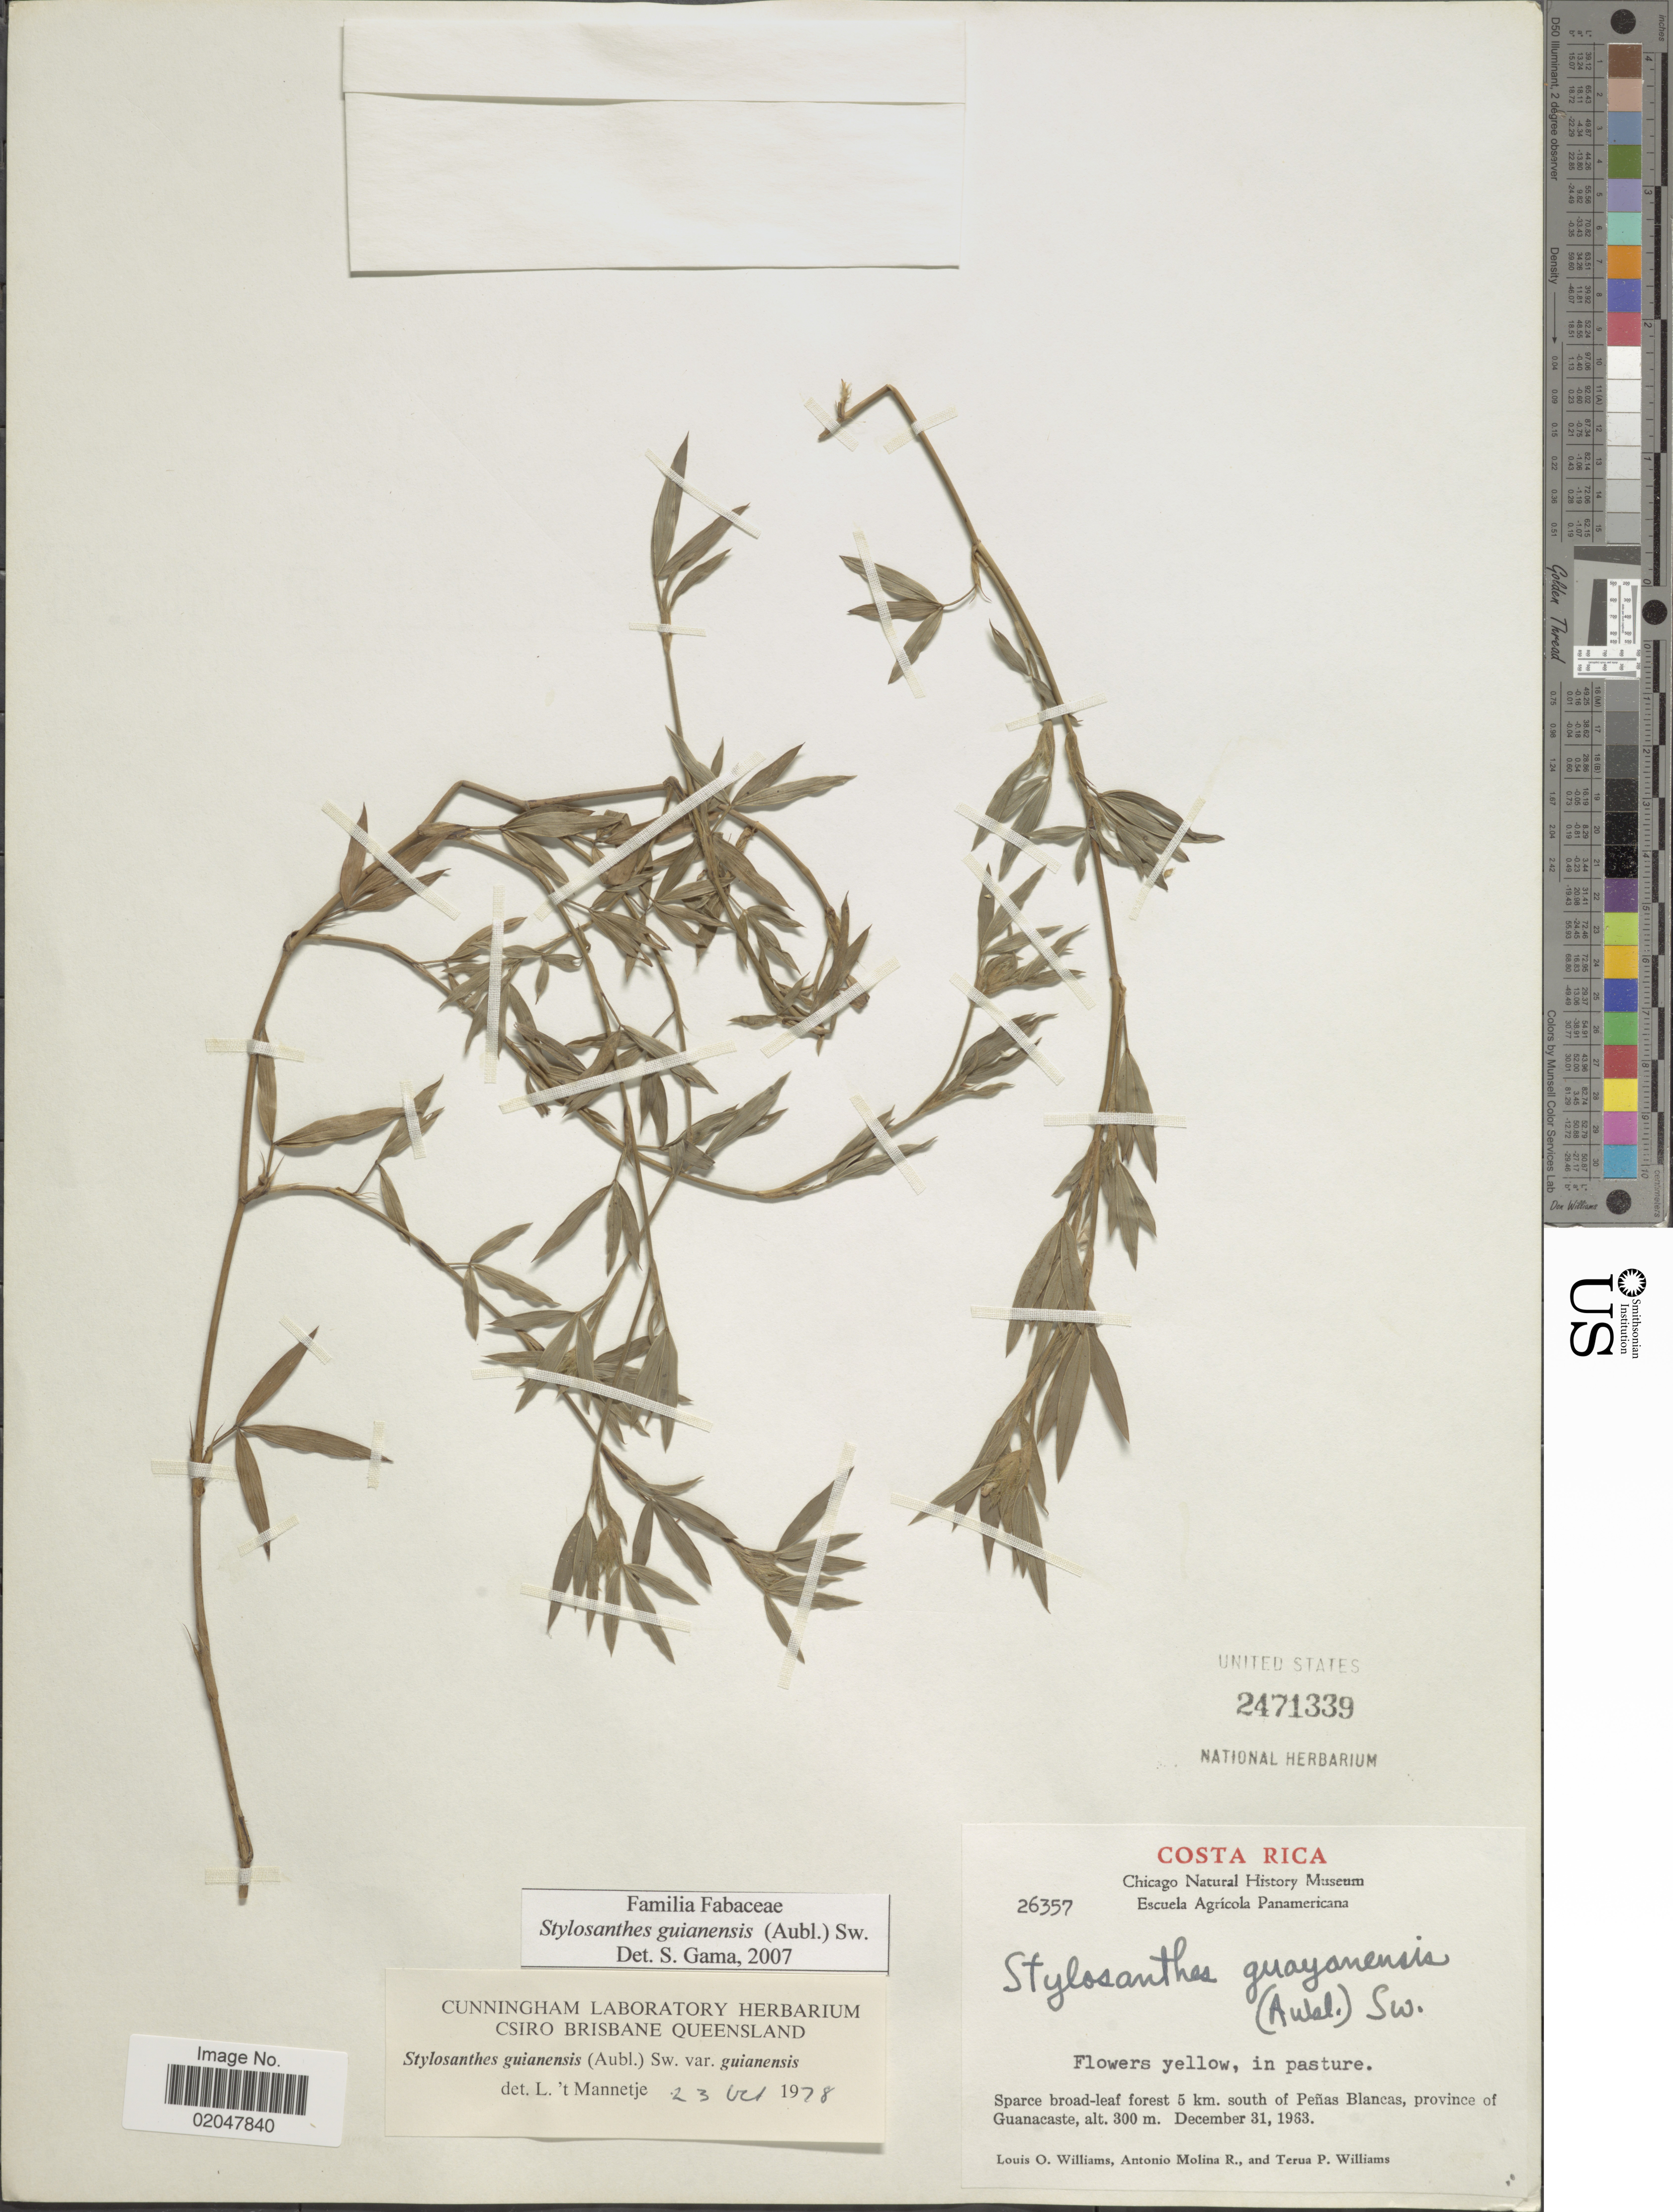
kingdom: Plantae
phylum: Tracheophyta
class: Magnoliopsida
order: Fabales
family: Fabaceae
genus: Stylosanthes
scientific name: Stylosanthes guianensis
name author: (Aubl.) Sw.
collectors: L. O. Williams, A. Molina R. & T. P. Williams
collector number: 26357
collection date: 1963-12-31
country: Costa Rica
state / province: Guanacaste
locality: Sparce broad leaf forest 5 km. south of Penas Blancas, province of Guanacaste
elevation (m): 300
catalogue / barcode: US 2471339